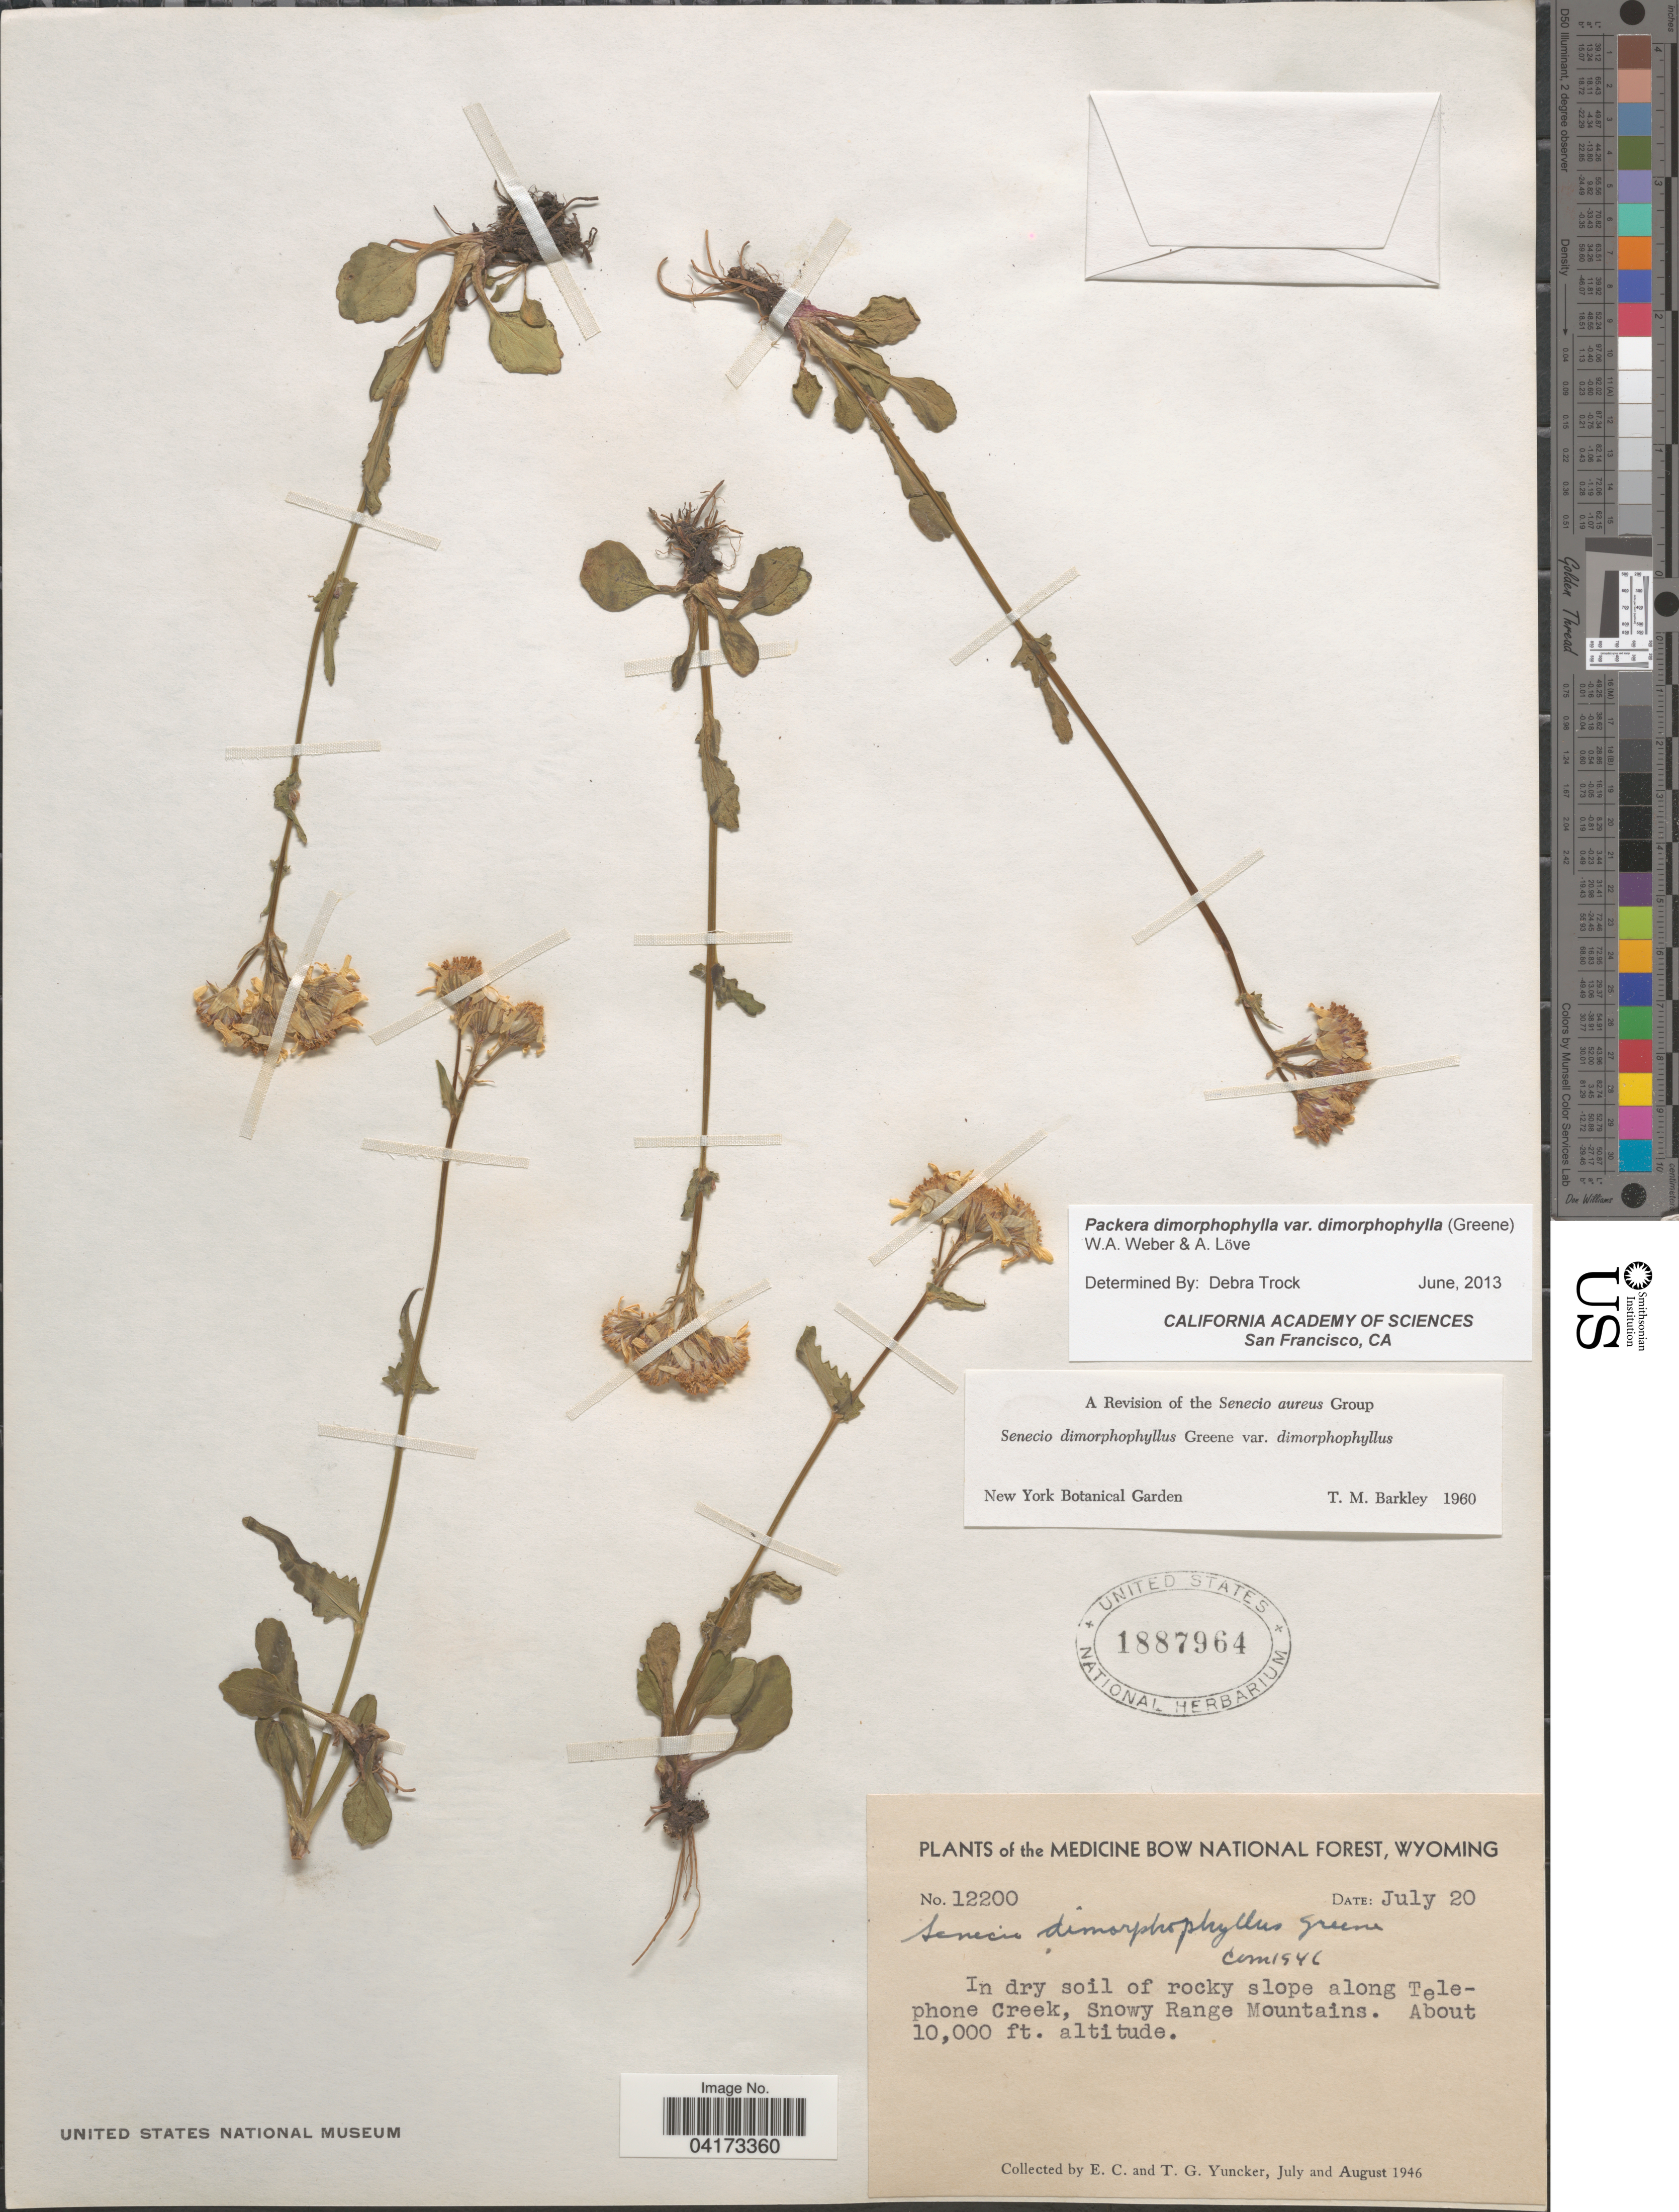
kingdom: Plantae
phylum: Tracheophyta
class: Magnoliopsida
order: Asterales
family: Asteraceae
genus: Packera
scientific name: Packera dimorphophylla var. dimorphophylla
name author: (Greene) W.A. Weber & Á. Löve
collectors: E. C. Yuncker & T. G. Yuncker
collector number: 12200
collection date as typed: Transcribed d/m/y: /7/20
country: United States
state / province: Wyoming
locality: Medicine Bow National Forest. In dry soil of rocky slope along Telephone Creek, Snowy Range Mountains.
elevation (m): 3048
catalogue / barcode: US 1887964